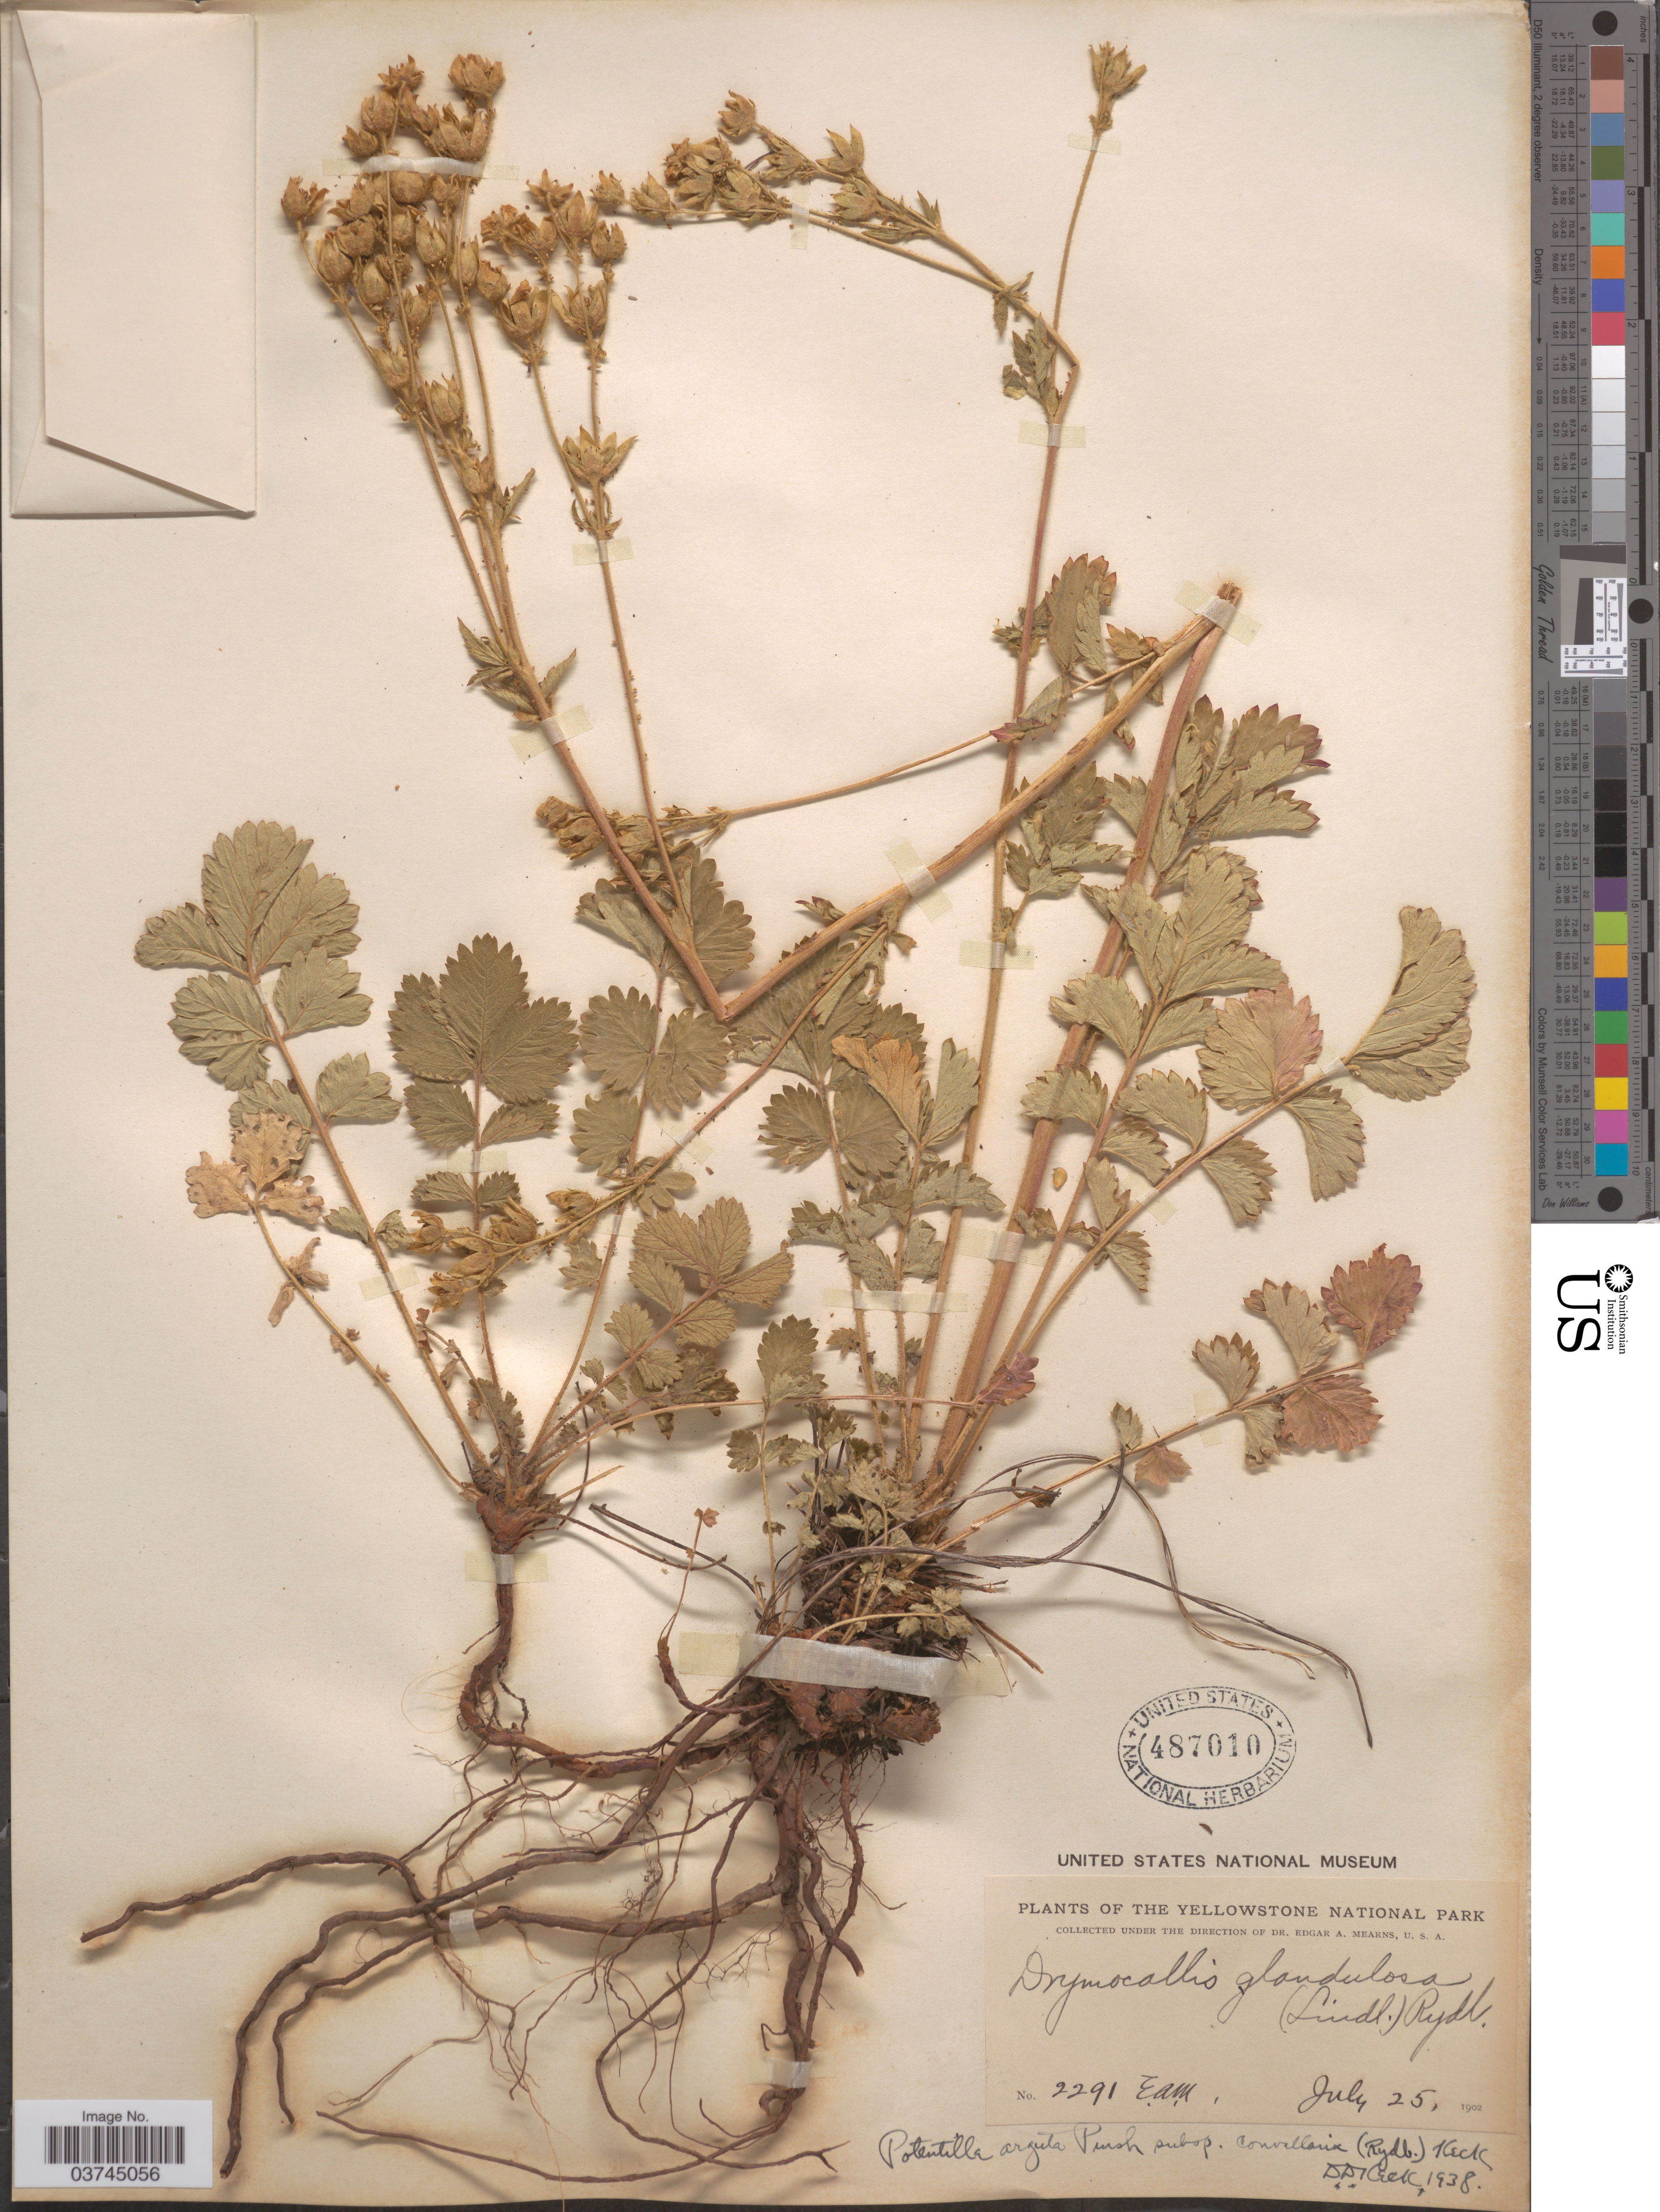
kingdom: Plantae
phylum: Tracheophyta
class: Magnoliopsida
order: Rosales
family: Rosaceae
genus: Drymocallis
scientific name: Drymocallis convallaria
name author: (Rydb.) Rydb.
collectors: E. A. Mearns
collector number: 2291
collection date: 1902-07-25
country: United States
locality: The Yellowstone National Park.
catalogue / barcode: US 487010